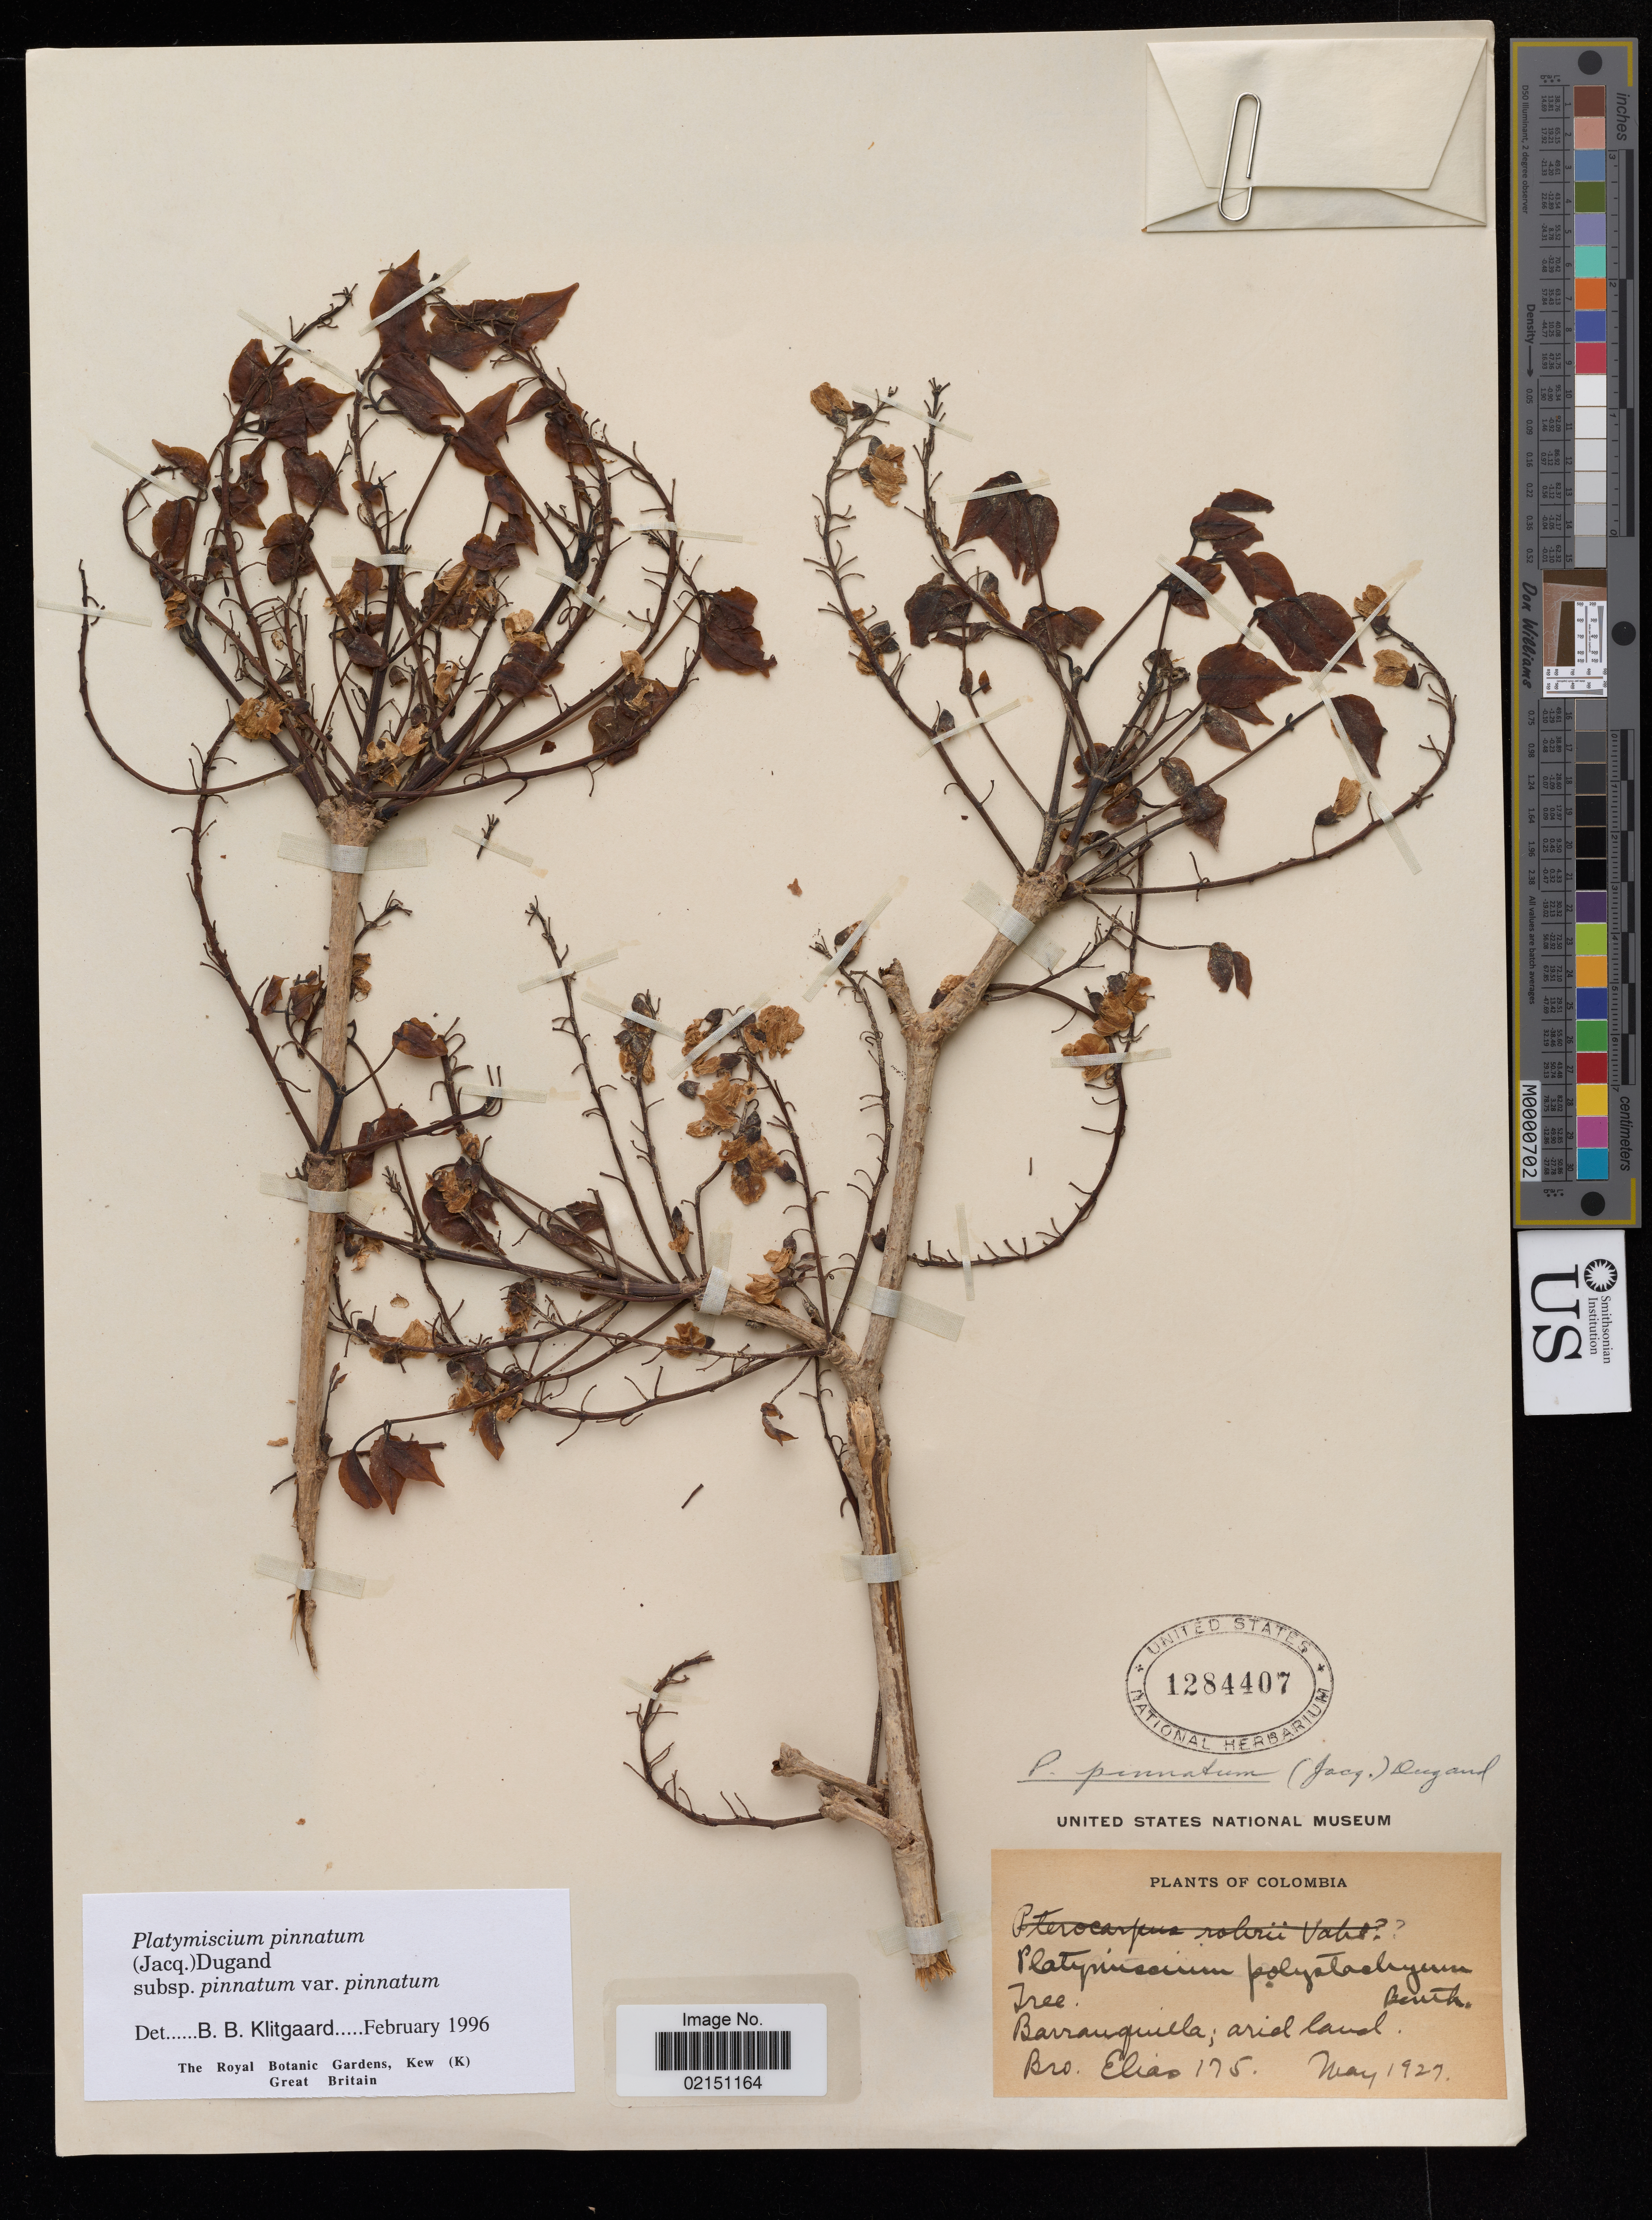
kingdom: Plantae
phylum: Tracheophyta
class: Magnoliopsida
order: Fabales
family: Fabaceae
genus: Platymiscium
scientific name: Platymiscium pinnatum subsp. pinnatum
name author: (Jacq.) Dugand G.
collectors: Bro. Elias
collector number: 175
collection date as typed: May 1927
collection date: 1927-05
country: Colombia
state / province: Atlántico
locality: Barranquilla.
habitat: Arial land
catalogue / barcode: US 1284407